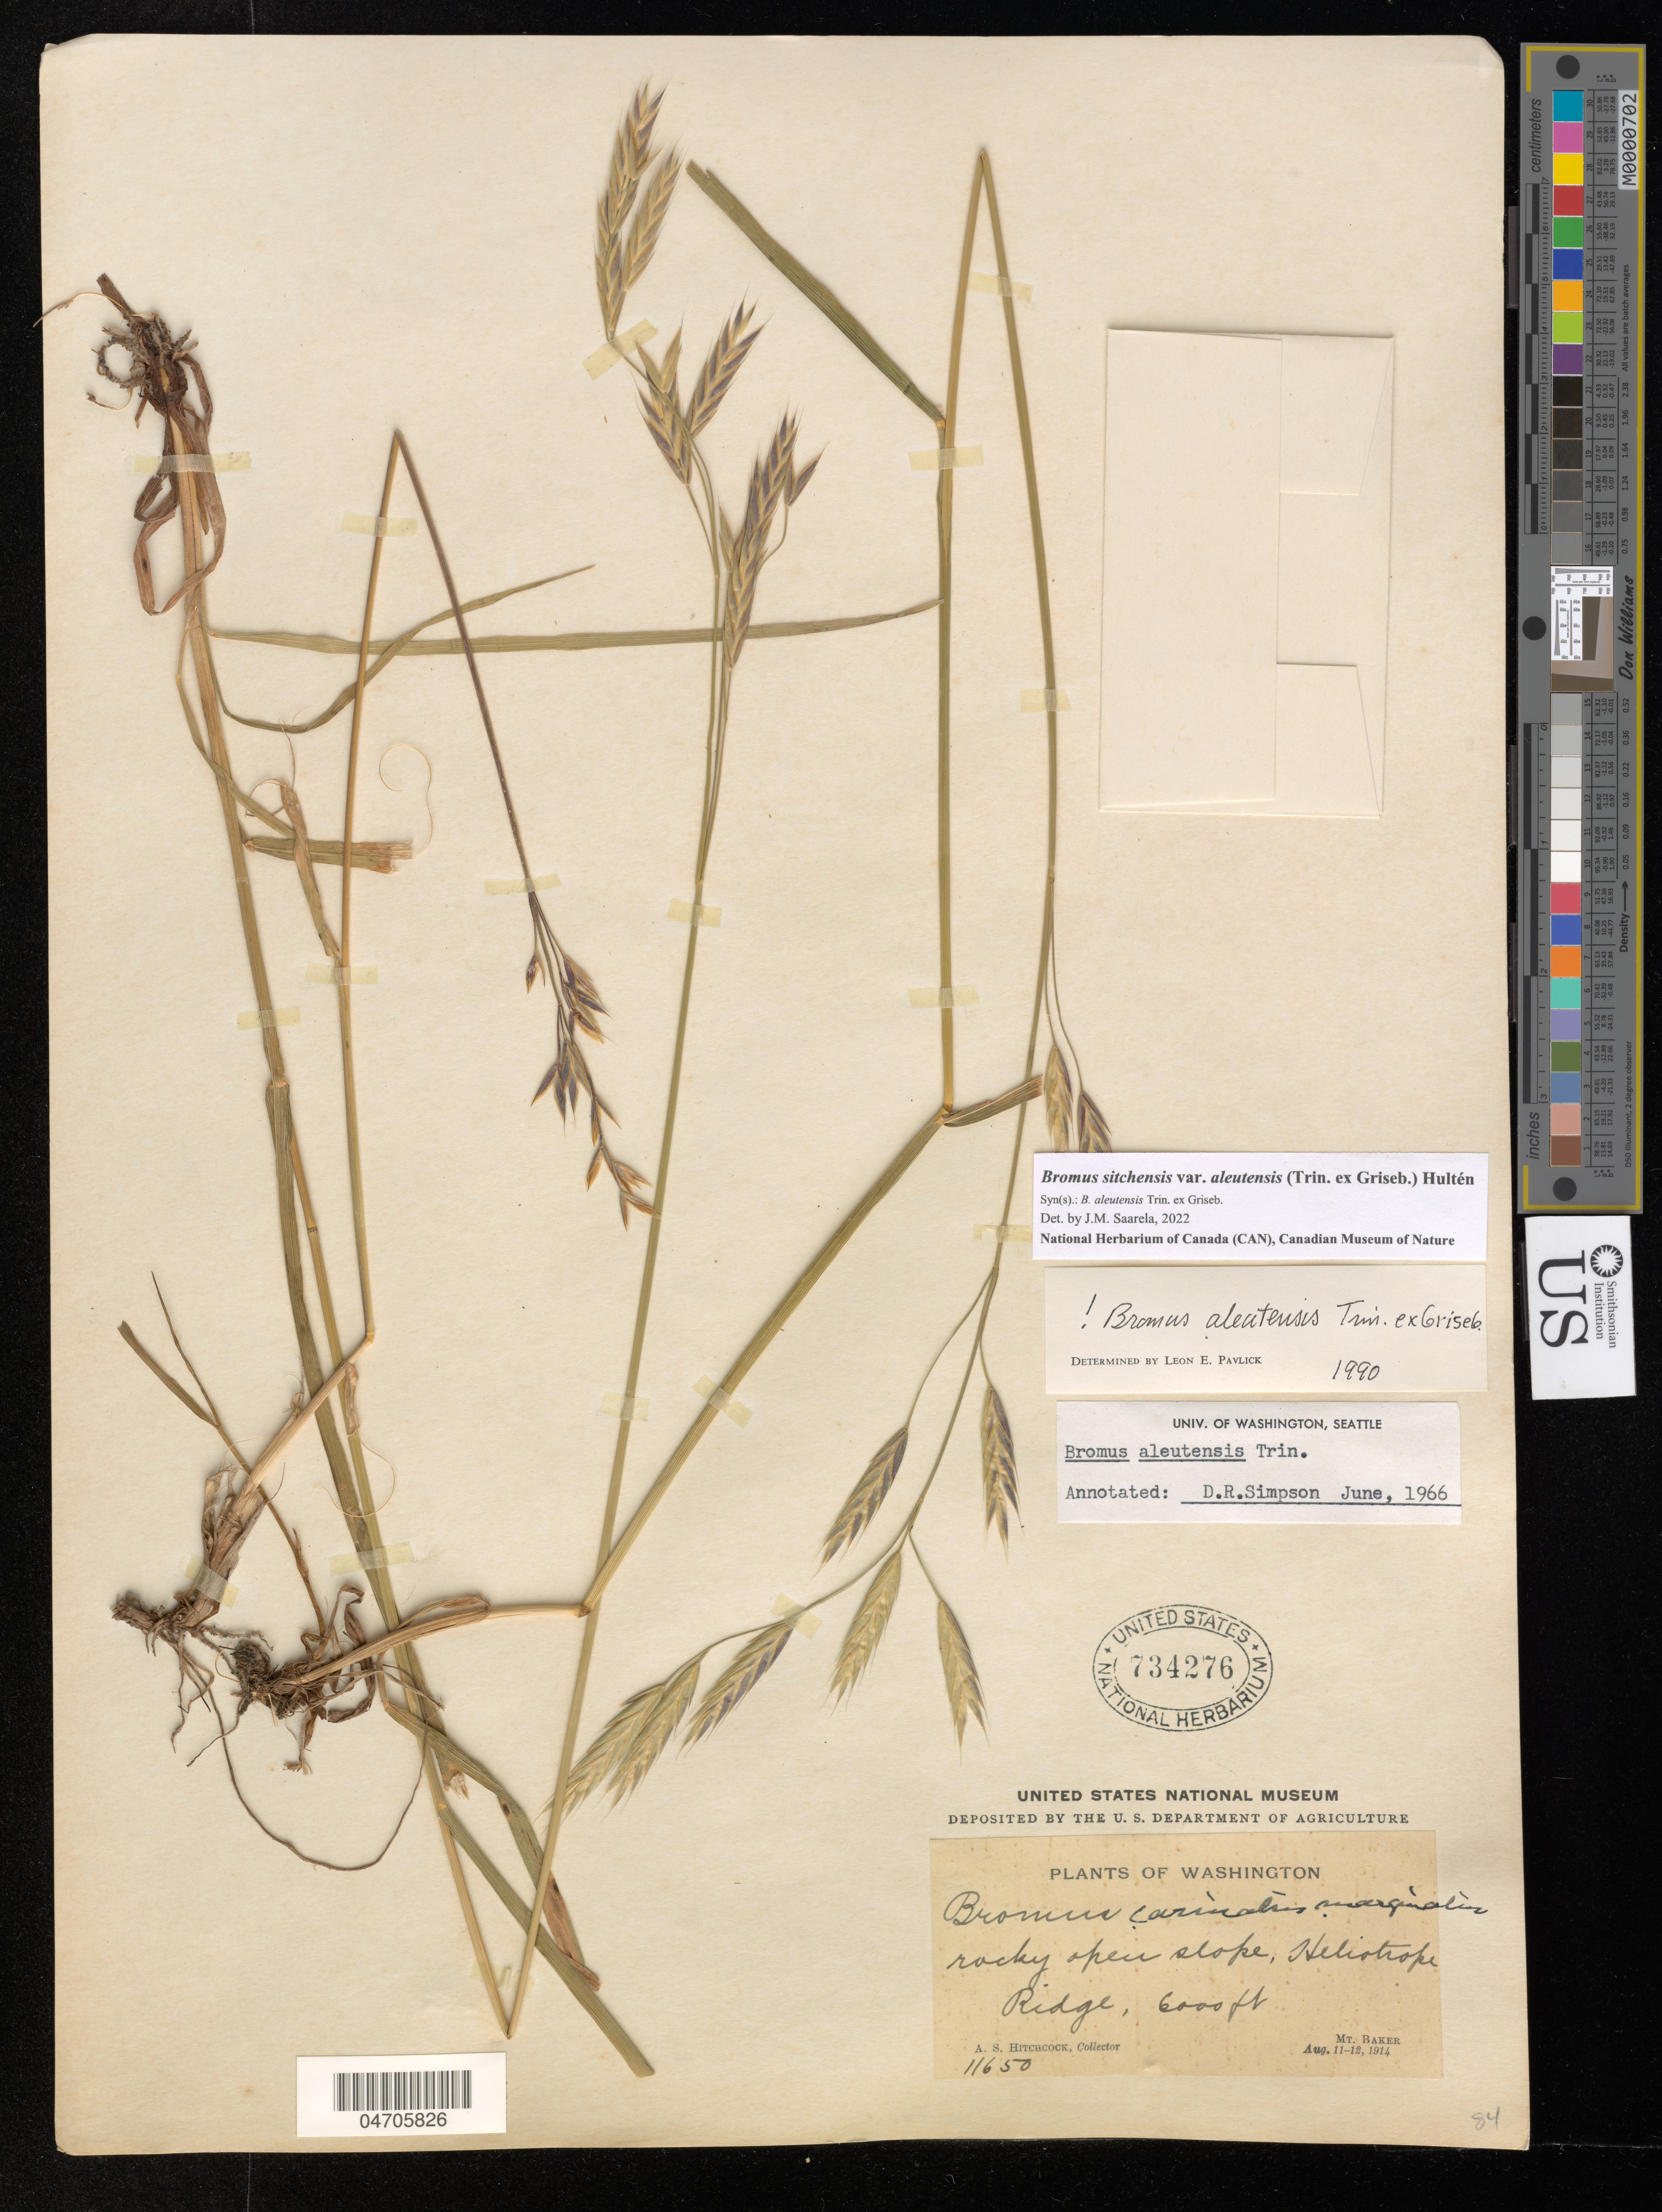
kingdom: Plantae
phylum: Tracheophyta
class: Liliopsida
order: Poales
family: Poaceae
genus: Bromus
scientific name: Bromus sitchensis var. polyanthus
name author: (Scribn. ex Shear) R.E. Brainerd & Otting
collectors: A. Hitchcock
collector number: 11650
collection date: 1914-08-11/1914-08-12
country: United States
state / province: Washington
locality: Rocky open slope, Heliotrope Ridge. Mt. Baker.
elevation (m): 1829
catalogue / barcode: US 734276